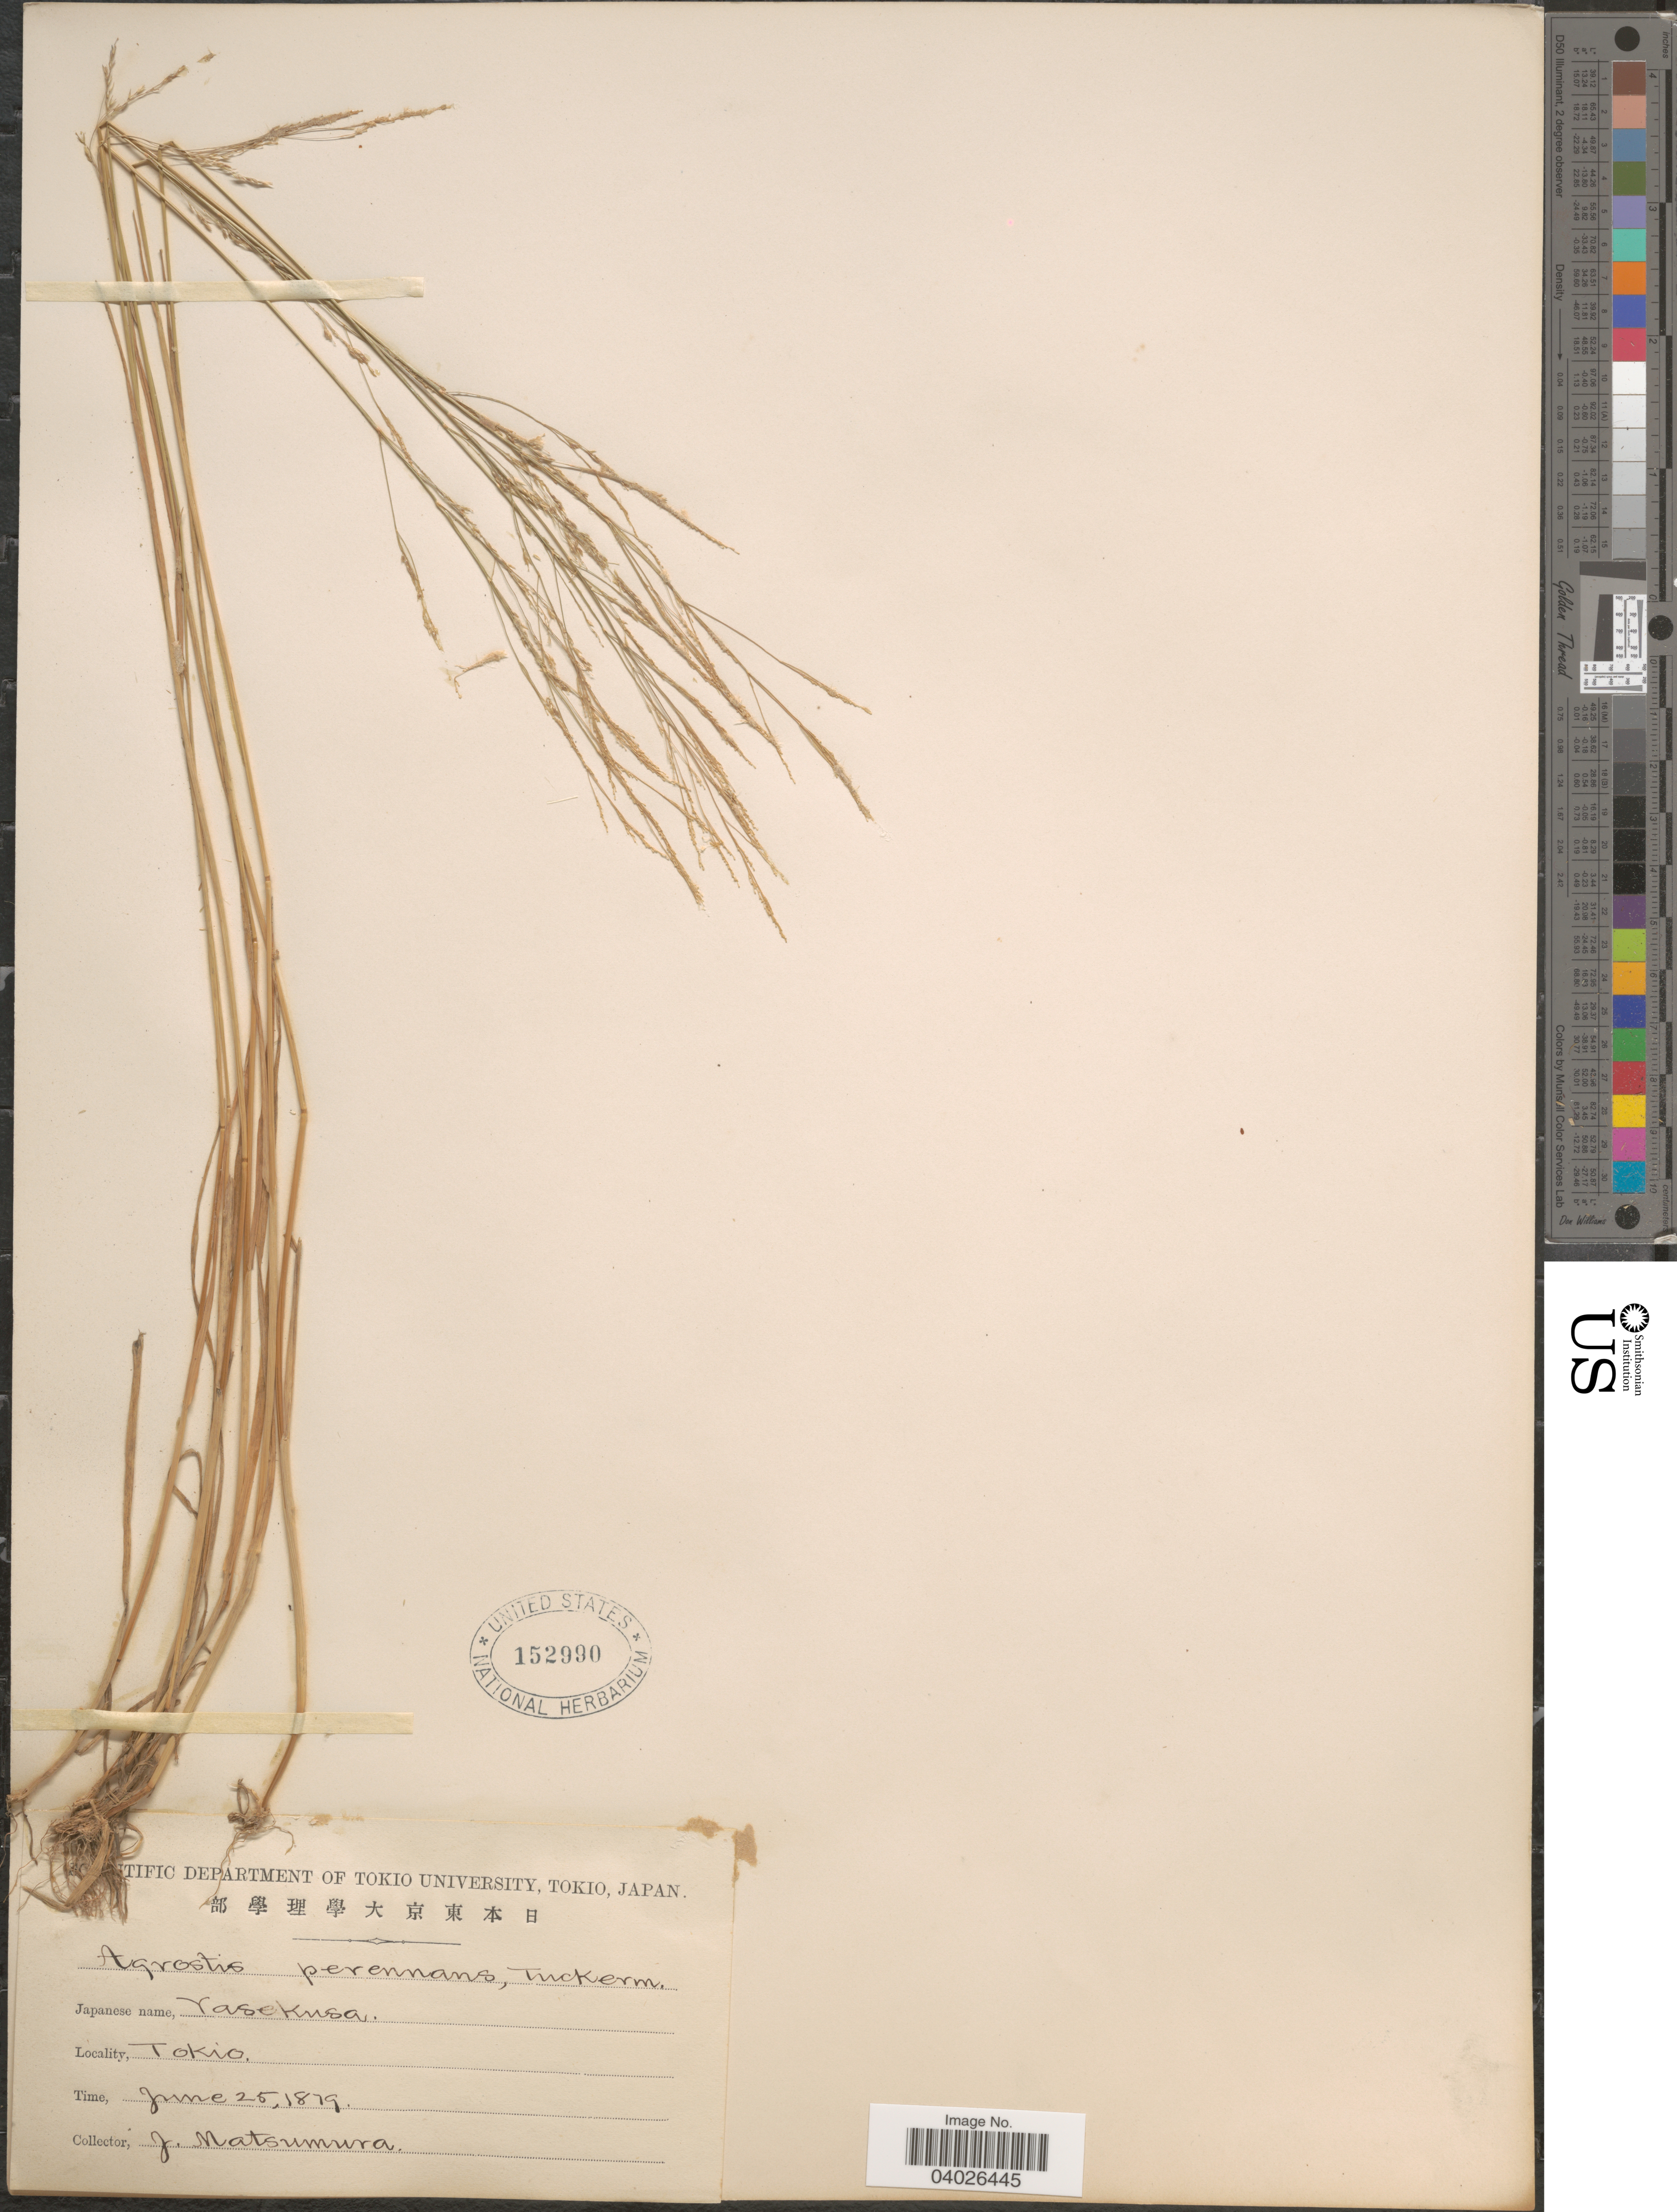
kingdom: Plantae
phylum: Tracheophyta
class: Liliopsida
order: Poales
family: Poaceae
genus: Agrostis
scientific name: Agrostis perennans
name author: (Walter) Tuck.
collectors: J. Matsumura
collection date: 1879-06-25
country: Japan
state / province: Tokyo, Federal City of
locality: Tokio.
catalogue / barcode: US 152990